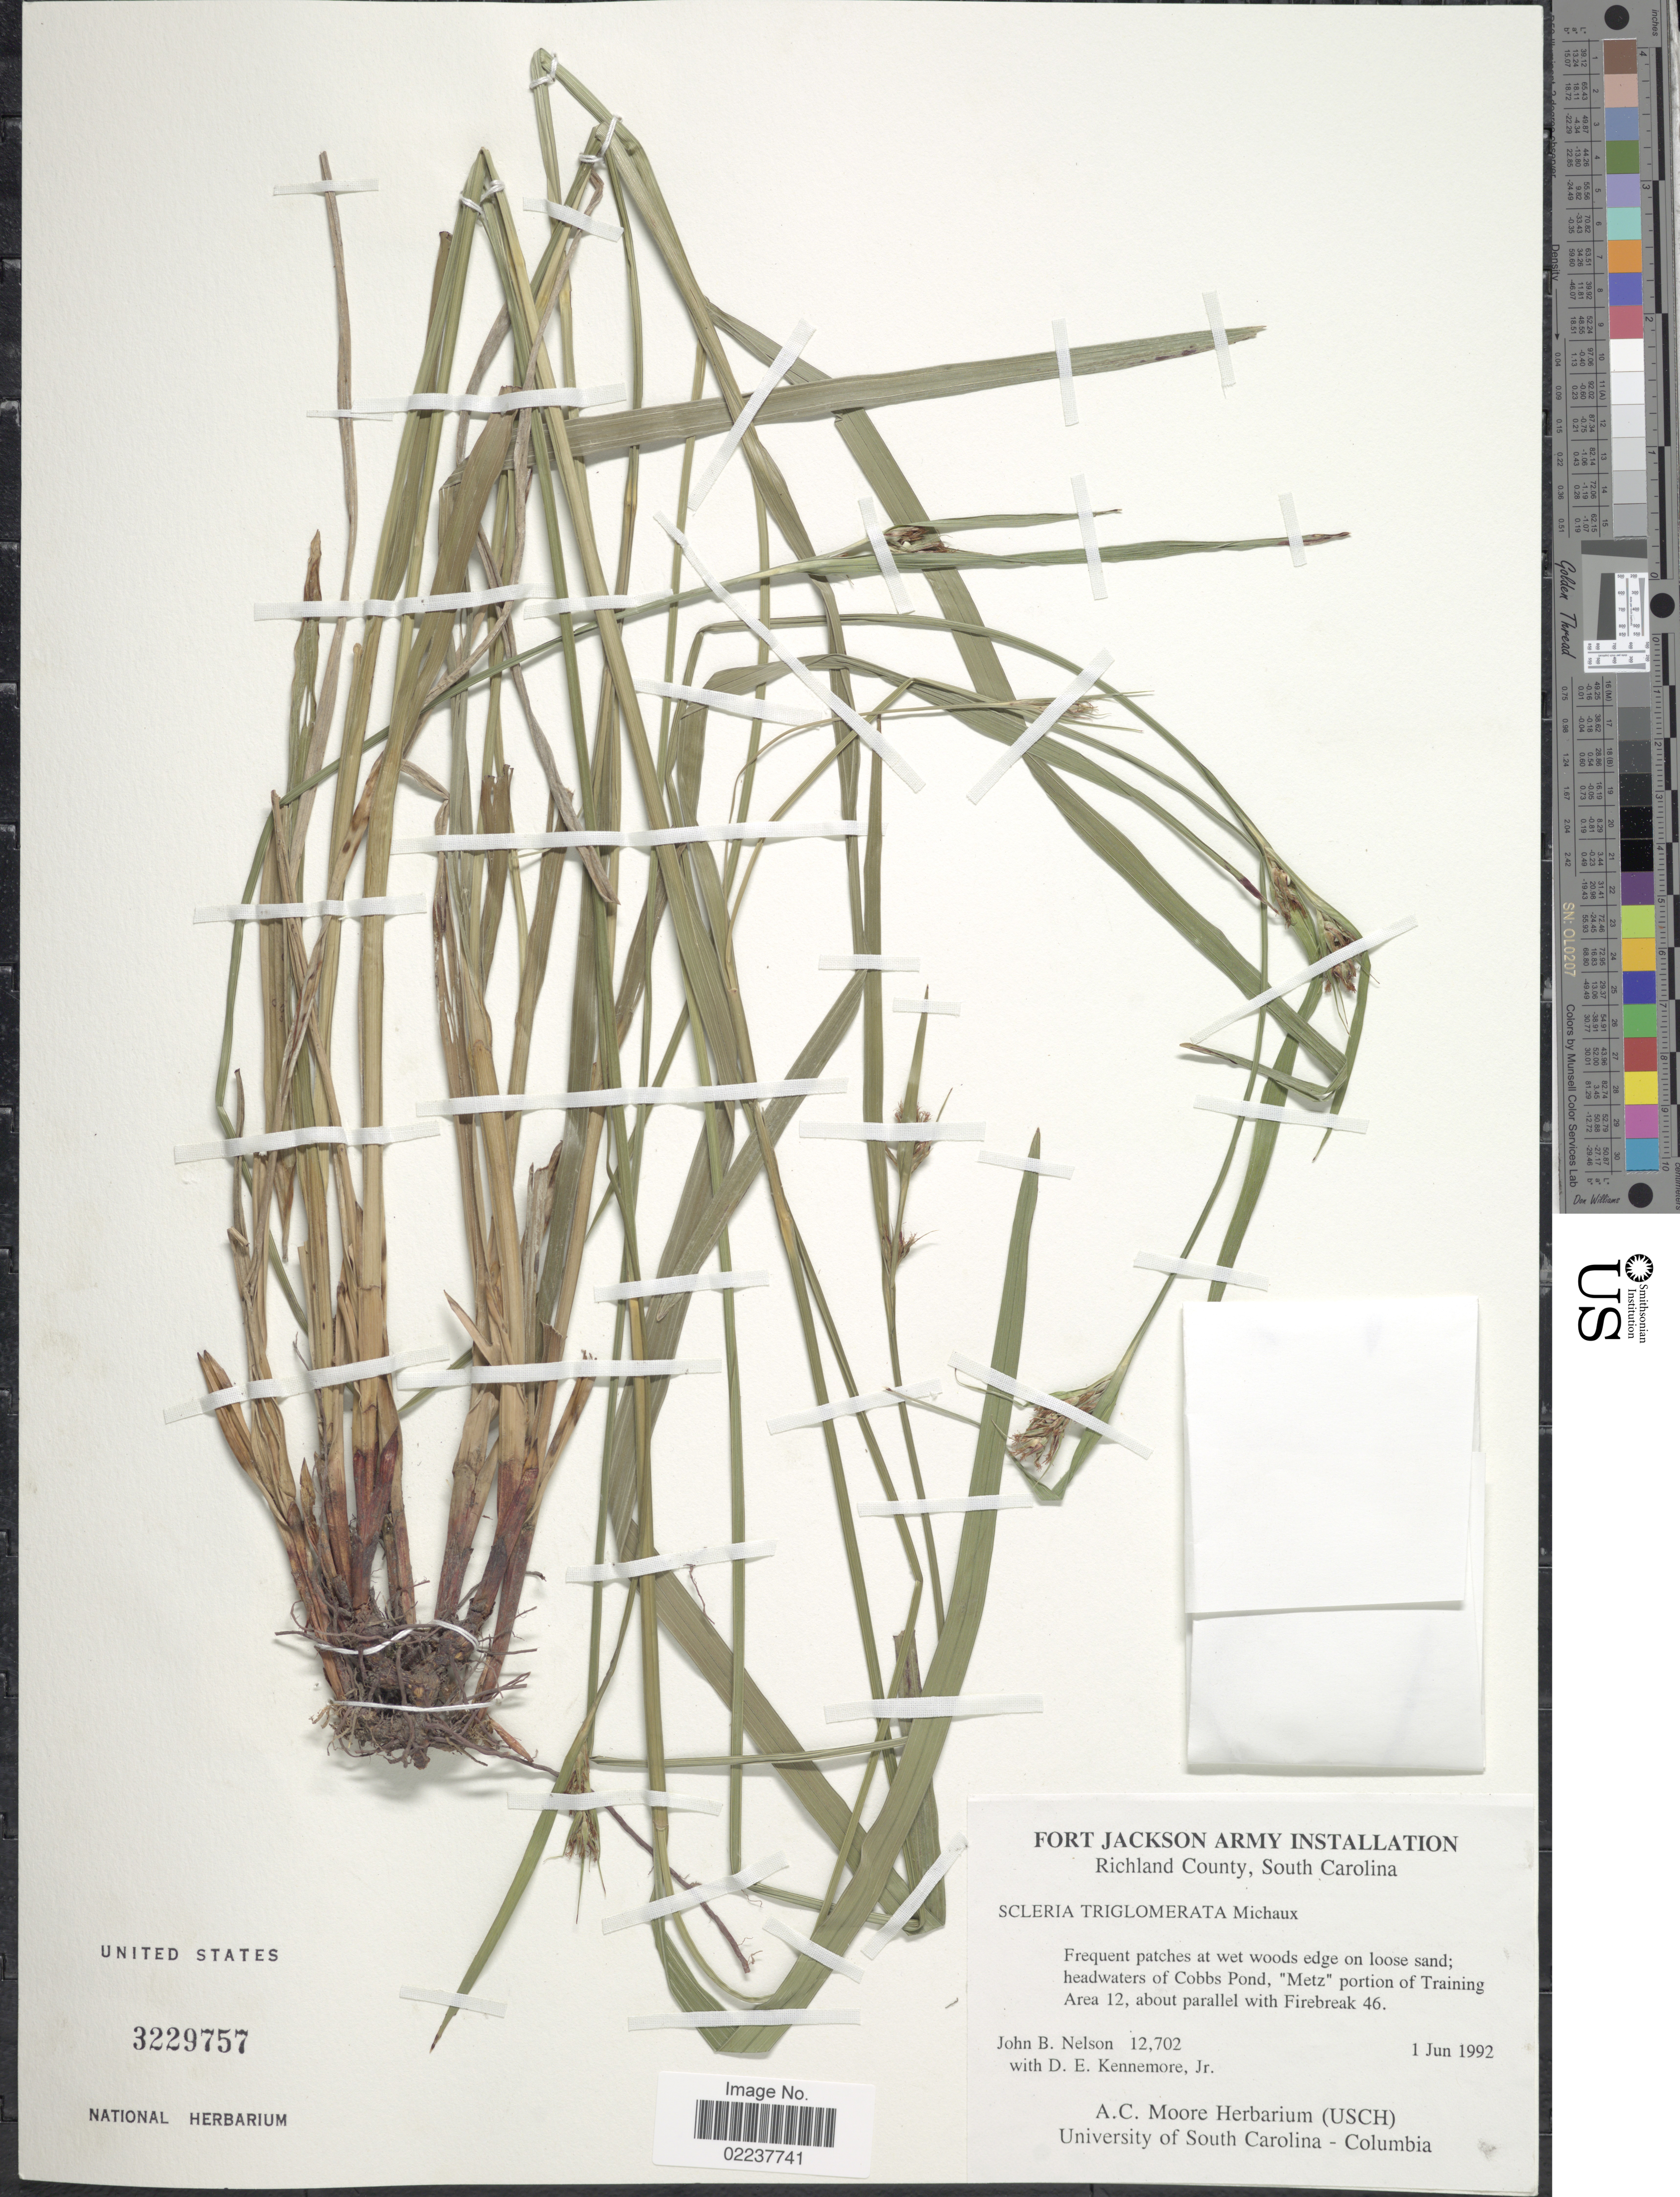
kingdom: Plantae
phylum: Tracheophyta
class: Liliopsida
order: Poales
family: Cyperaceae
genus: Scleria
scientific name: Scleria triglomerata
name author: Michx.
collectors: J. B. Nelson & D. Kennemore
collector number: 12702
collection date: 1992-06-01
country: United States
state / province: South Carolina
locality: Richland County, headwaters of Cobbs Pond, "Metz" portion of Training Area 12, about parallel with Firebreak 46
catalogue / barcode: US 3229757